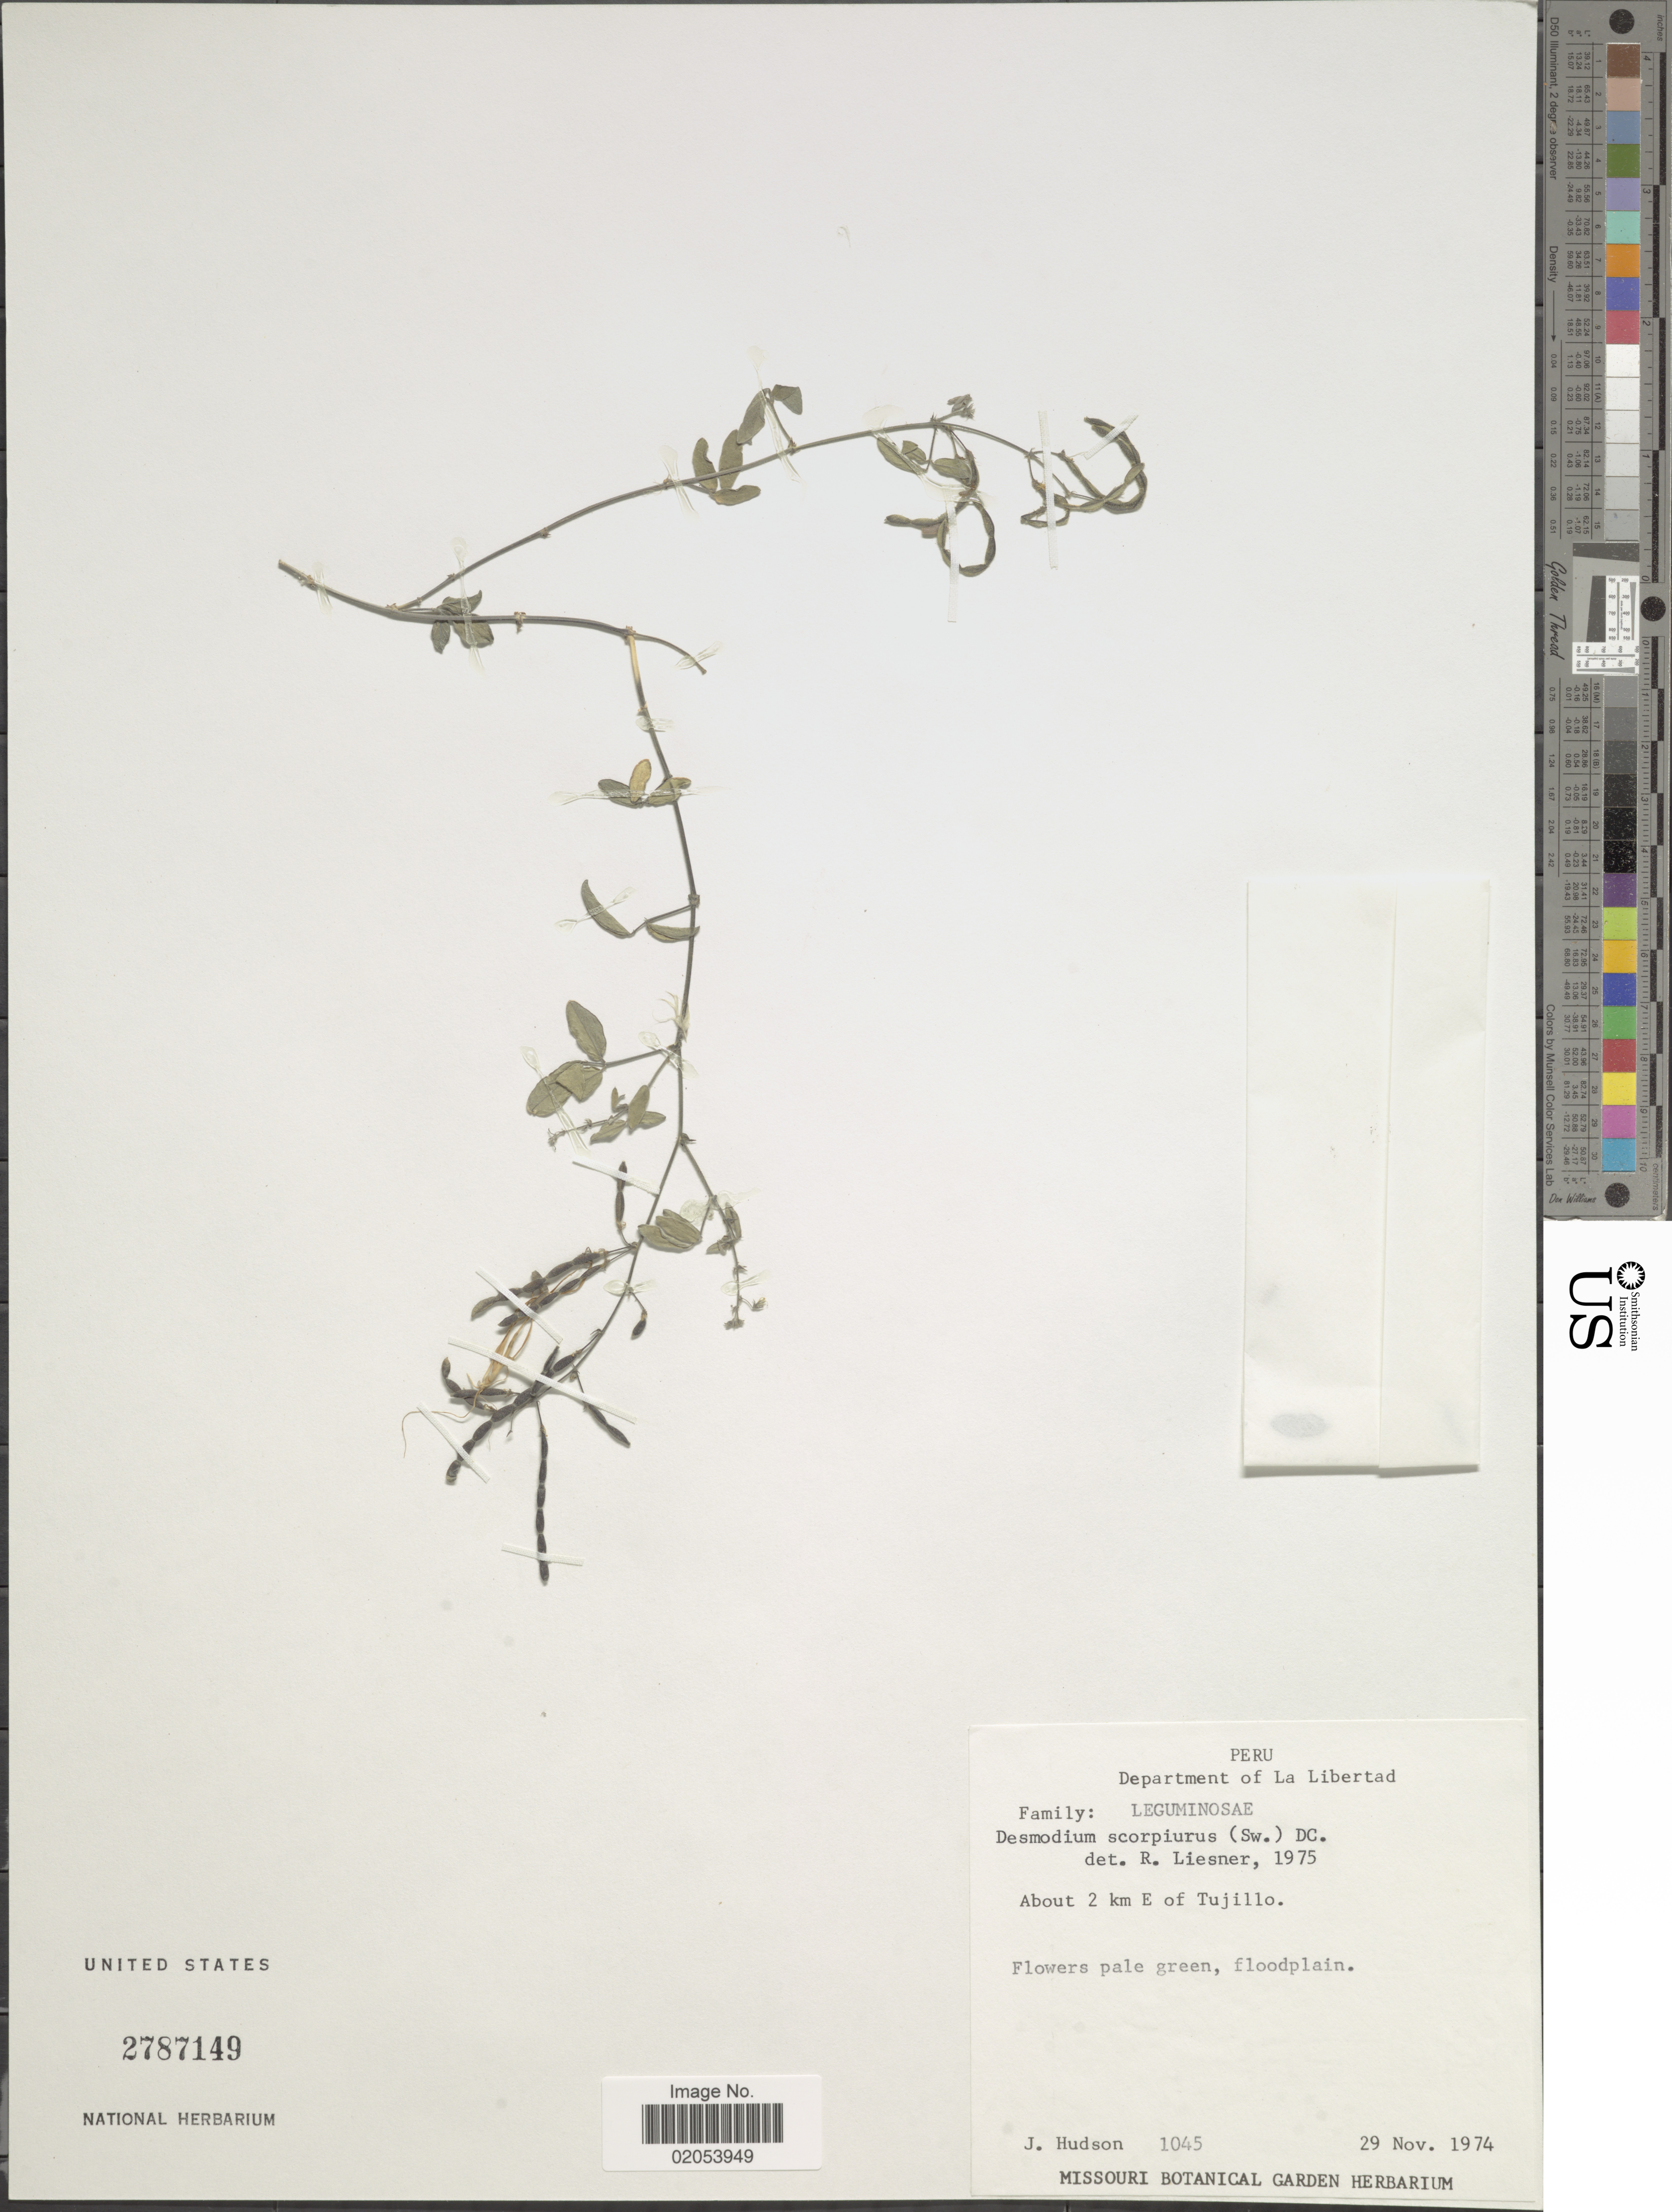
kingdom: Plantae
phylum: Tracheophyta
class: Magnoliopsida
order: Fabales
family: Fabaceae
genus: Desmodium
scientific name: Desmodium scorpiurus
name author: (Sw.) Desv. ex DC.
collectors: J. Hudson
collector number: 1045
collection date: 1974-11-29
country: Peru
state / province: La Libertad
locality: About 2 km E of Tujillo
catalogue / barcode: US 2787149